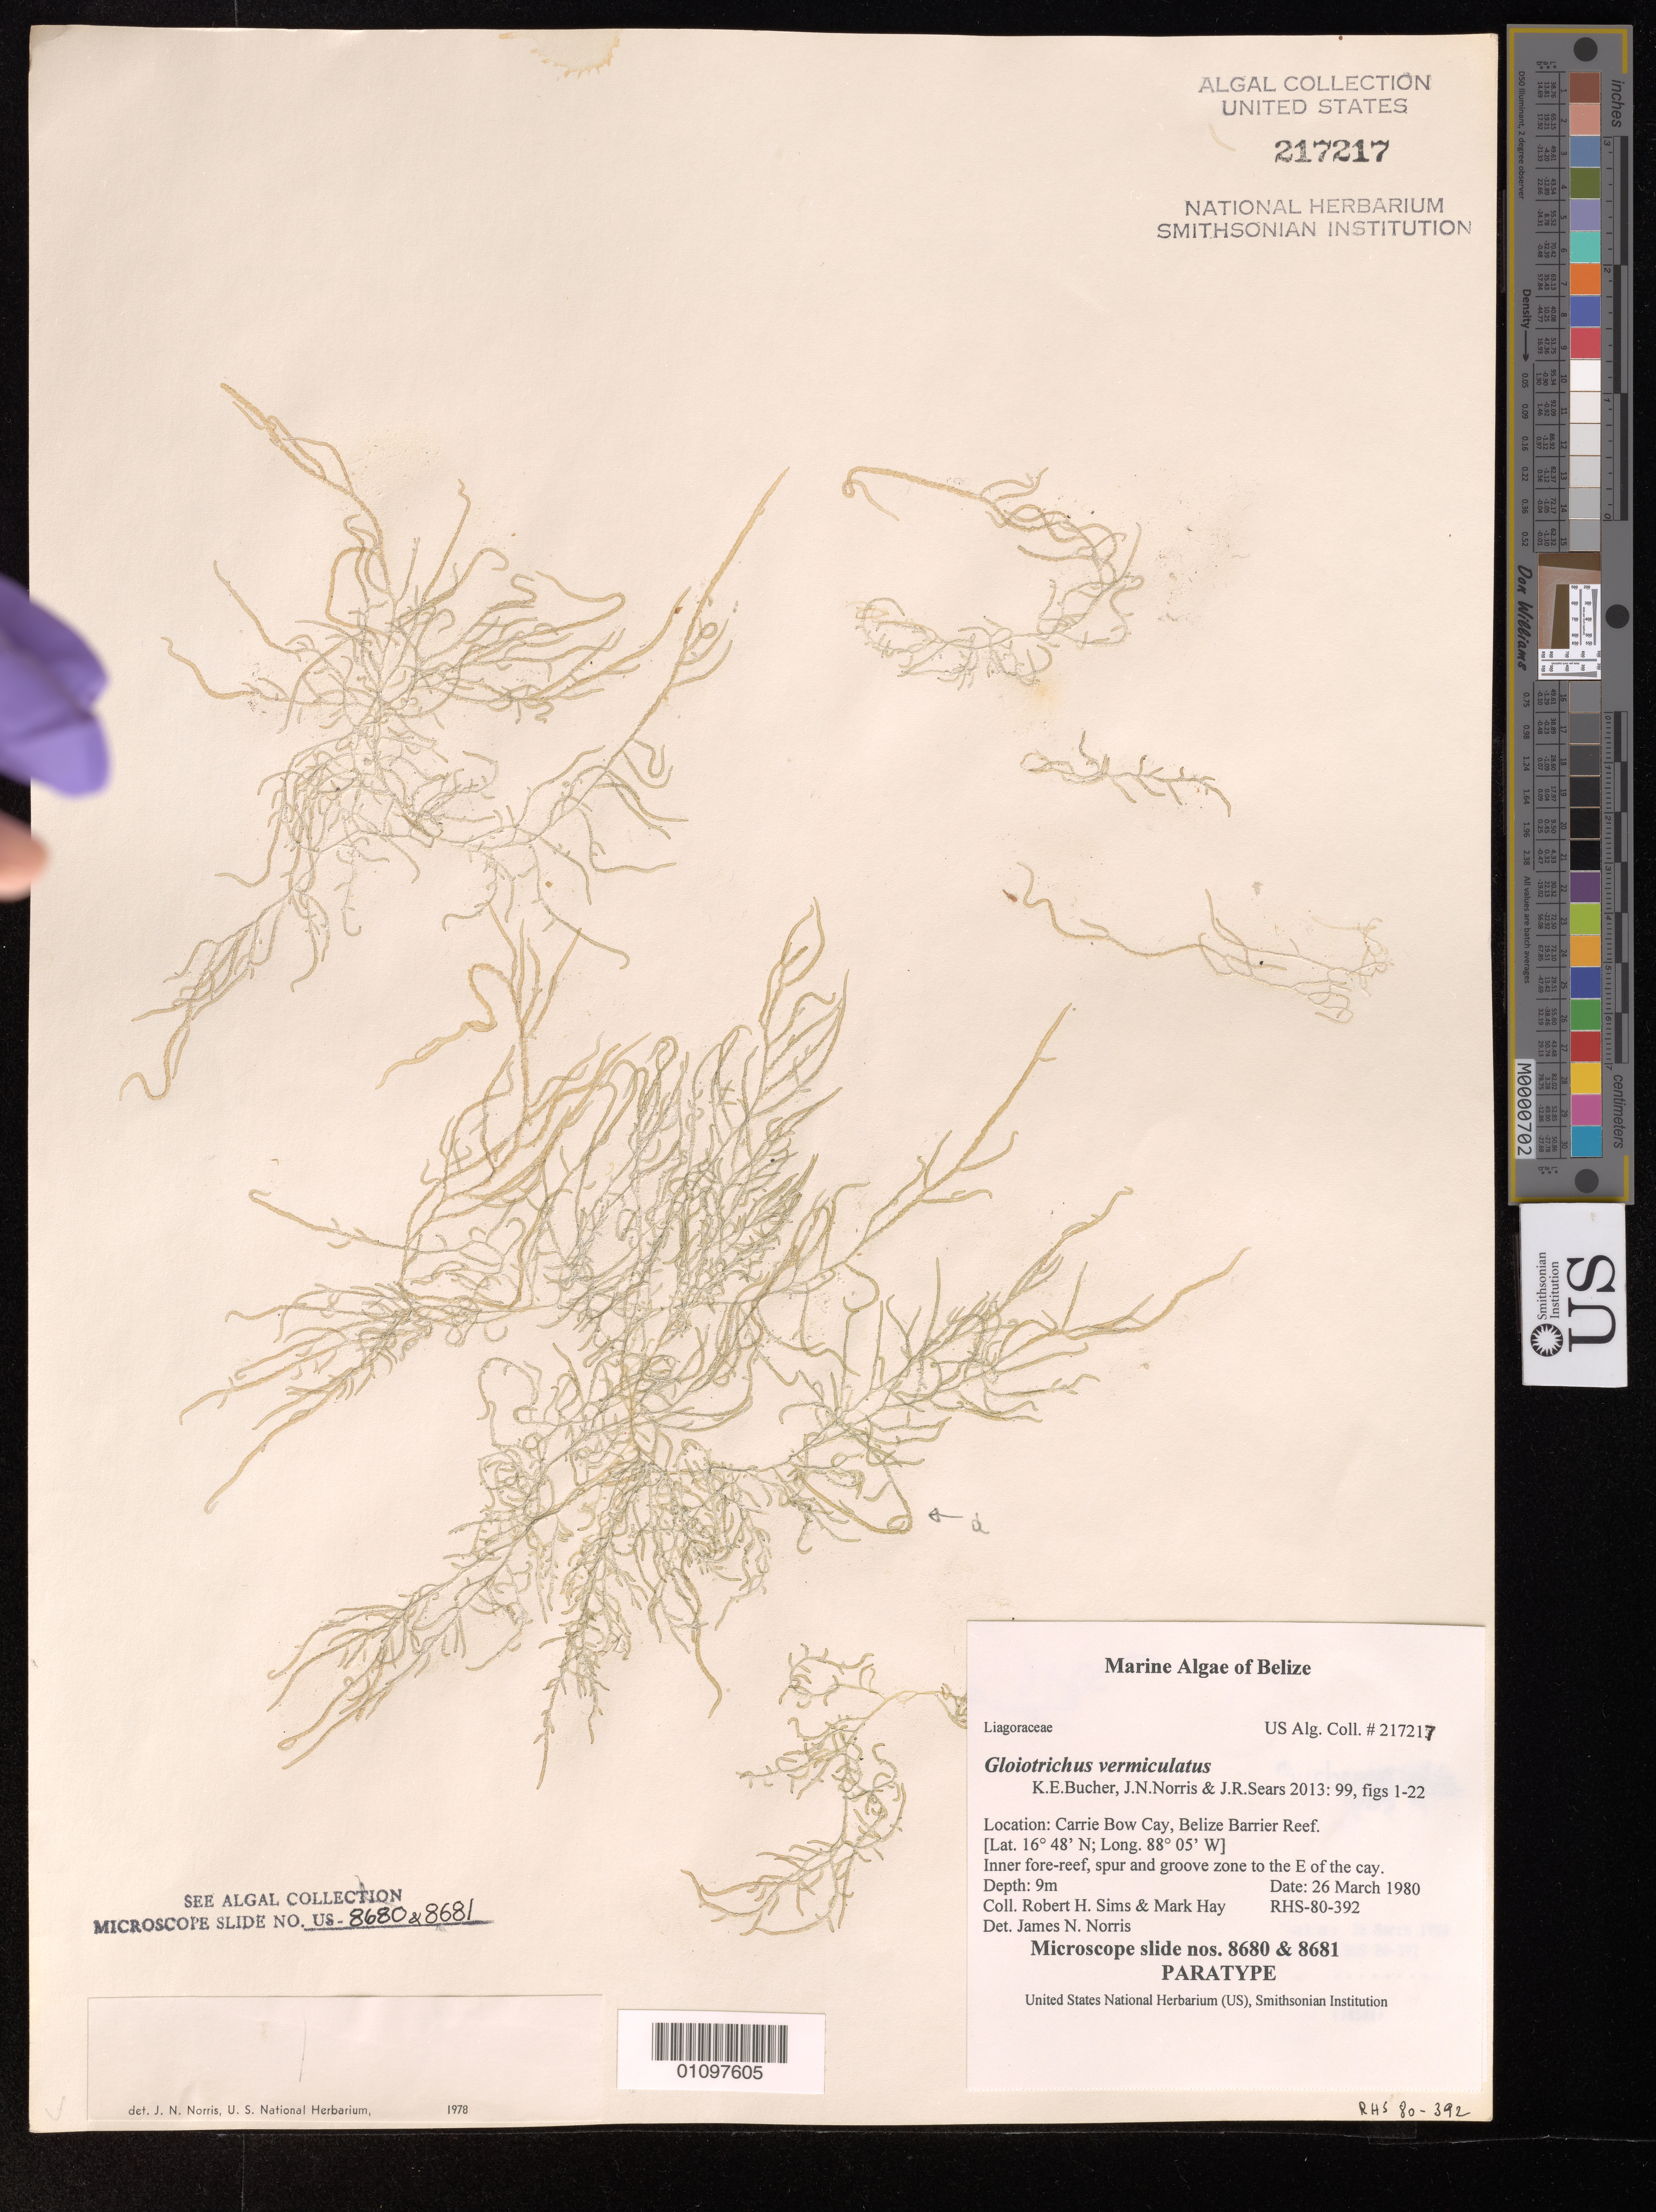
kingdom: Plantae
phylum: Rhodophyta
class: Florideophyceae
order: Nemaliales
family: Liagoraceae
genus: Gloiotrichus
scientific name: Gloiotrichus vermiculatus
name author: K.E. Bucher et al.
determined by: Norris, James N.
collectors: R. H. Sims & M. E. Hay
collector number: RHS-80-392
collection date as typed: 26 Mar 1980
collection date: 1980-03-26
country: Belize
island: Carrie Bow Cay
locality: Carrie Bow Cay, Belize Barrier Reef. Inner fore-reef, spur and groove zone to the E of the cay.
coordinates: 16 48'N, 88 05'W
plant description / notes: Microscope slides no. 8680 & 8681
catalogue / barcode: US 217217